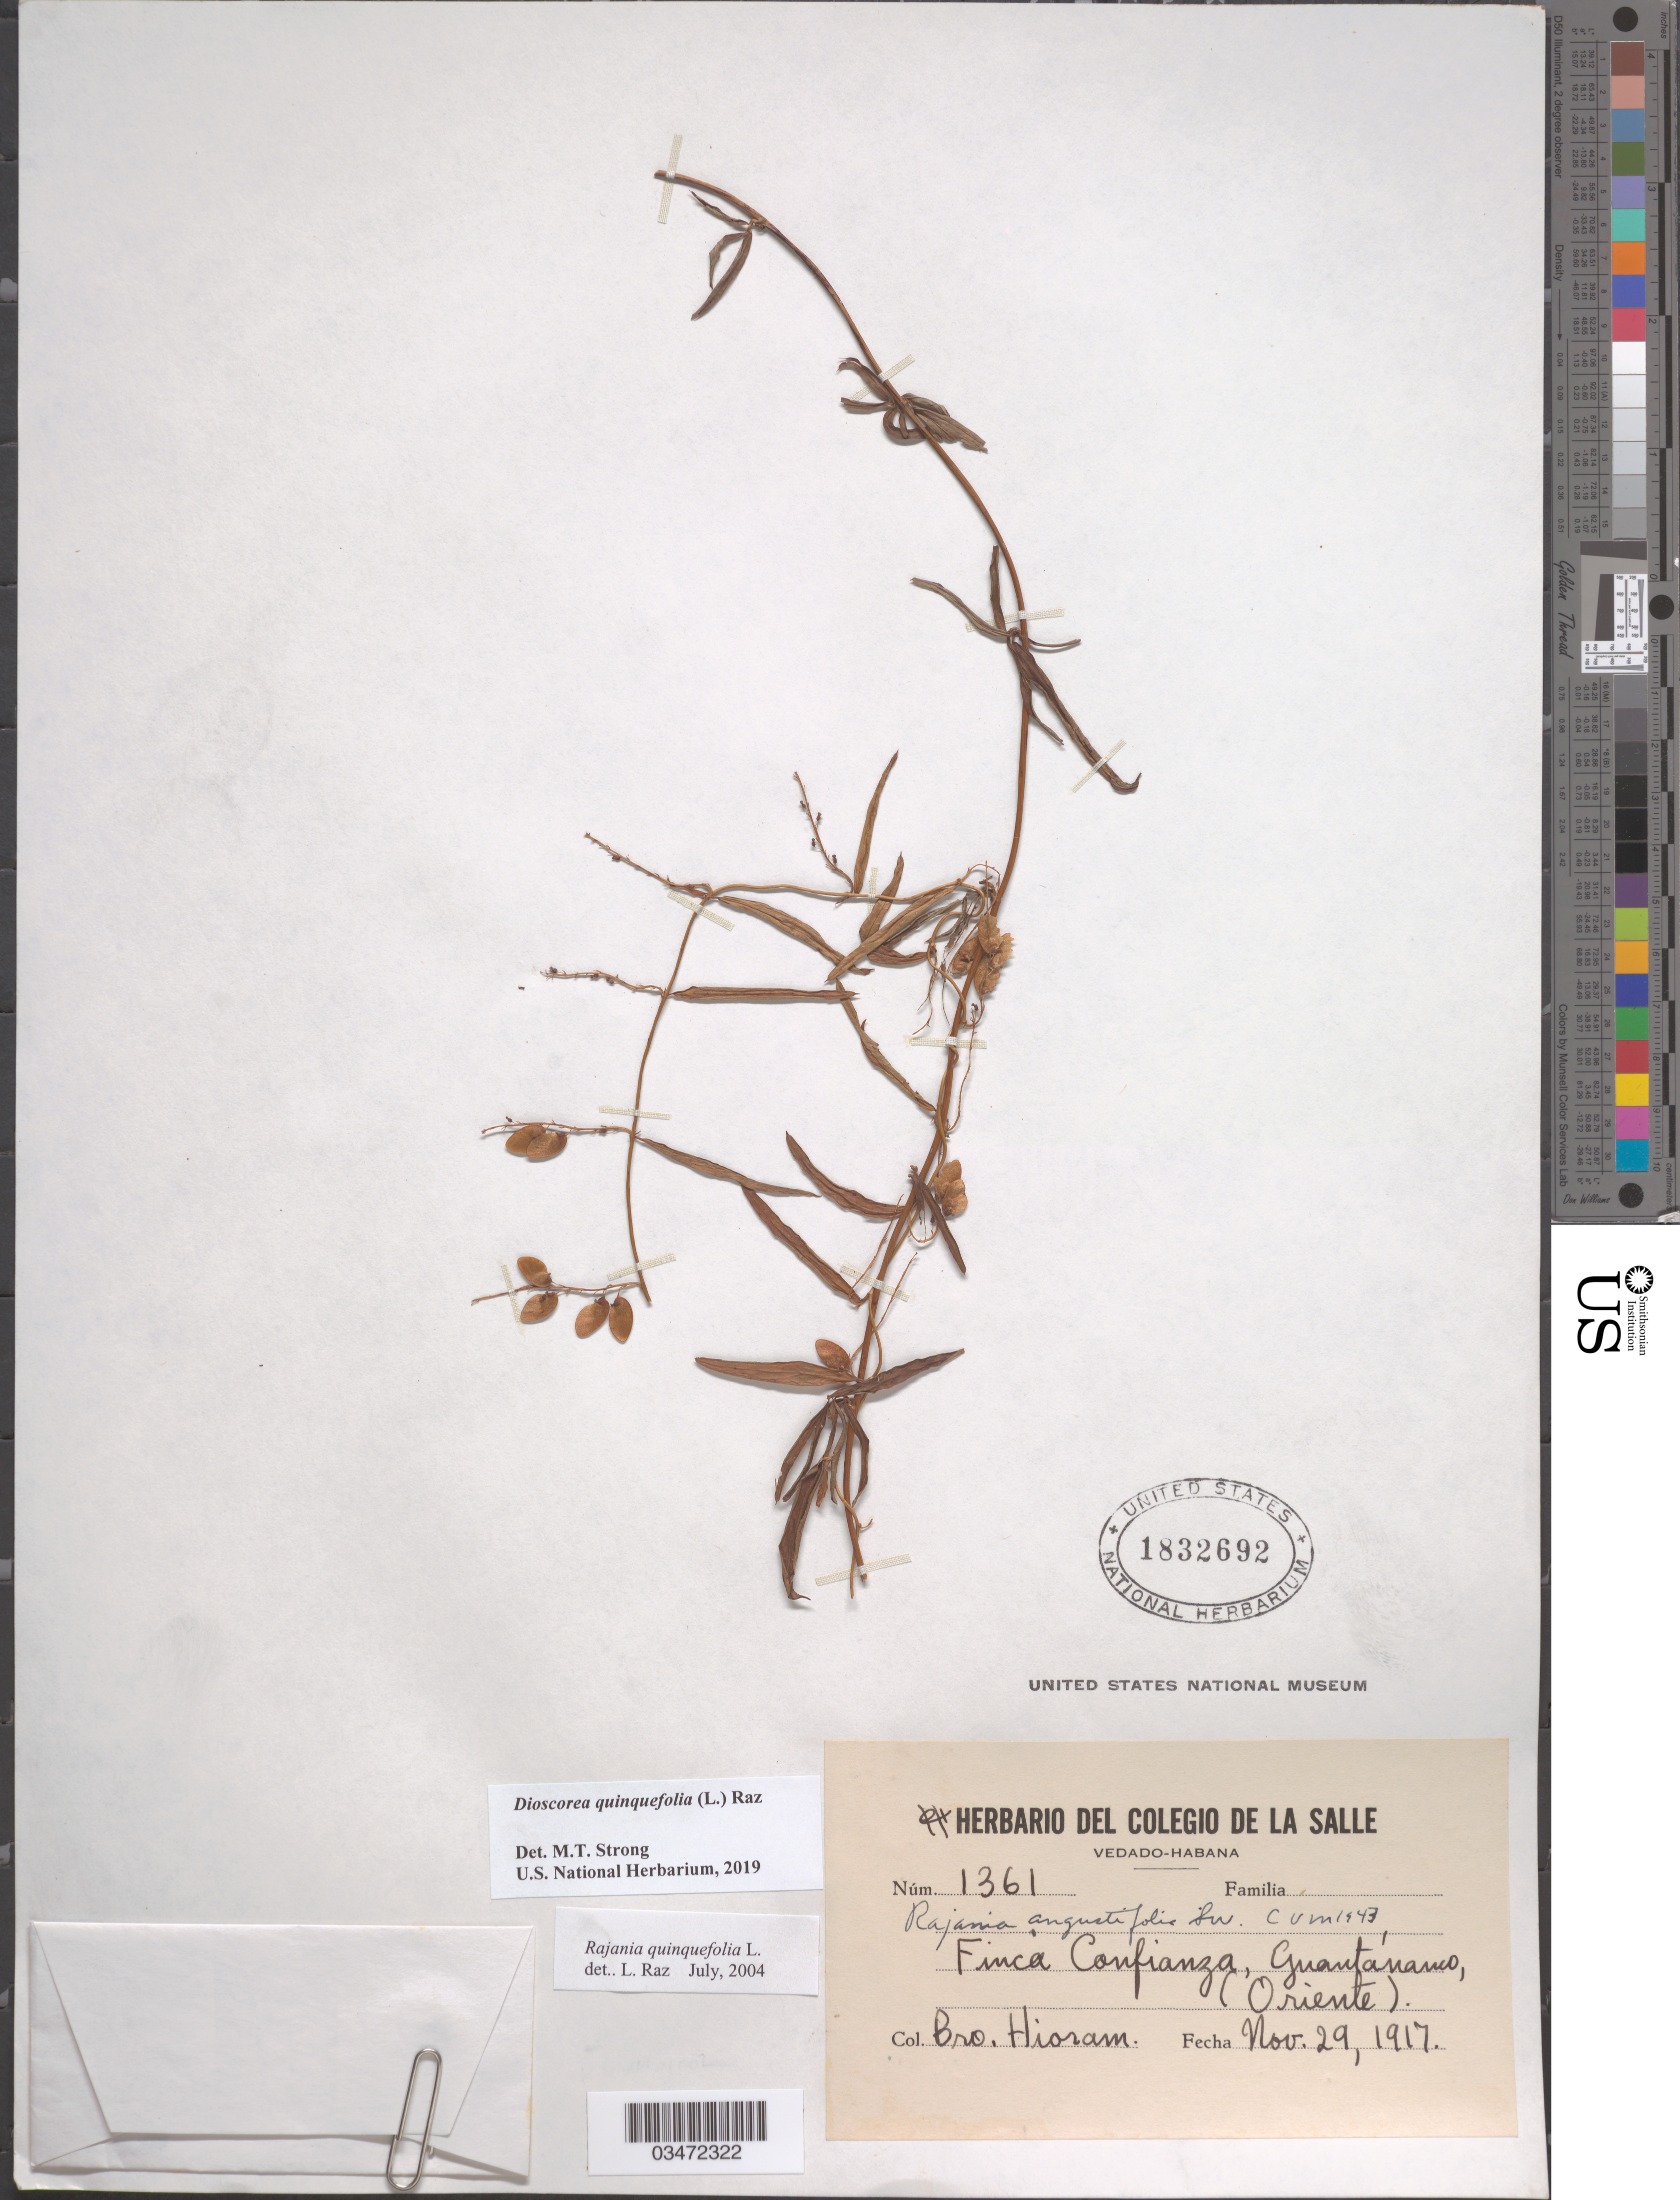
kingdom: Plantae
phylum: Tracheophyta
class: Liliopsida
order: Dioscoreales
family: Dioscoreaceae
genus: Dioscorea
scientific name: Dioscorea quinquefolia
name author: (L.) Raz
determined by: Strong, M. T., (US), Smithsonian Institution - National Museum of Natural History (UNITED STATES)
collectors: Bro. Hioram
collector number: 1361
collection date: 1917-11-29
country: Cuba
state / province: Guantanamo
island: Cuba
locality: Finca Confianza, Guantánamo (Oriente)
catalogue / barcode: US 1832692